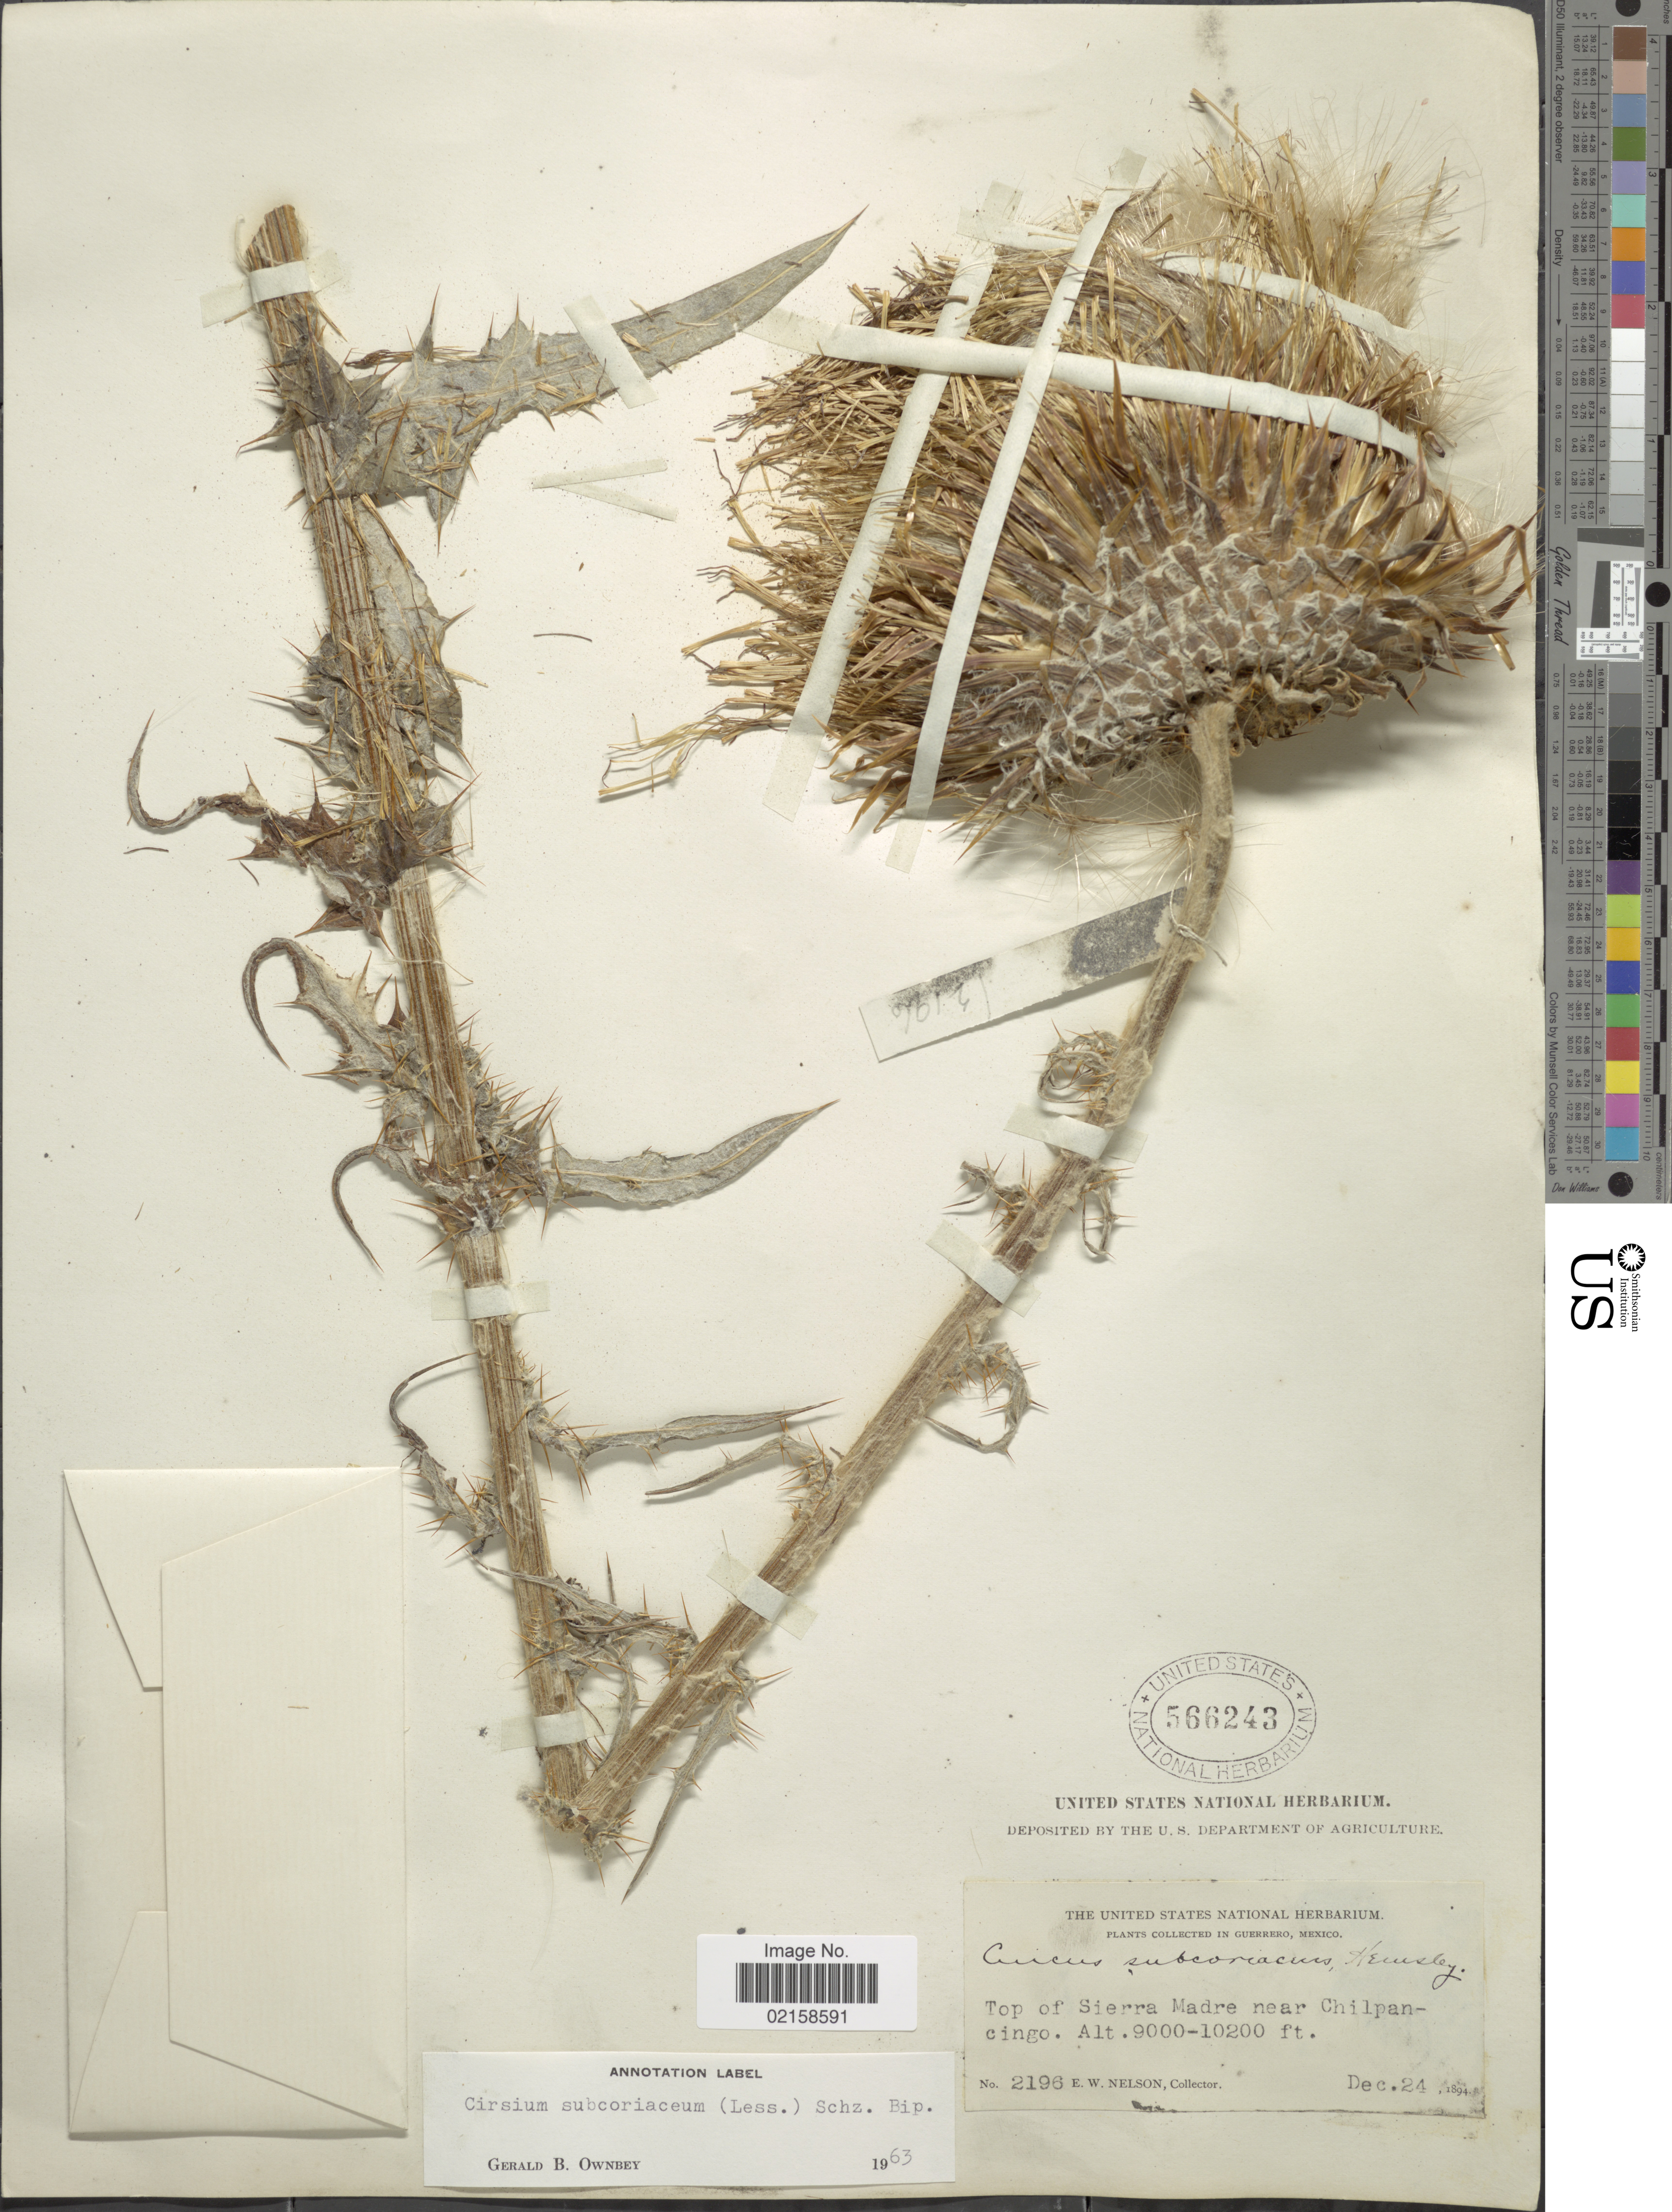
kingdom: Plantae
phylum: Tracheophyta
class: Magnoliopsida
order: Asterales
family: Asteraceae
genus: Cirsium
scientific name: Cirsium subcoriaceum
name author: (Less.) Sch. Bip.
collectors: E. W. Nelson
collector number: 2196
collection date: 1894-12-24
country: Mexico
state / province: Guerrero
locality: Top of Sierra Madre near Chilpancingo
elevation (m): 2743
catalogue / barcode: US 566243